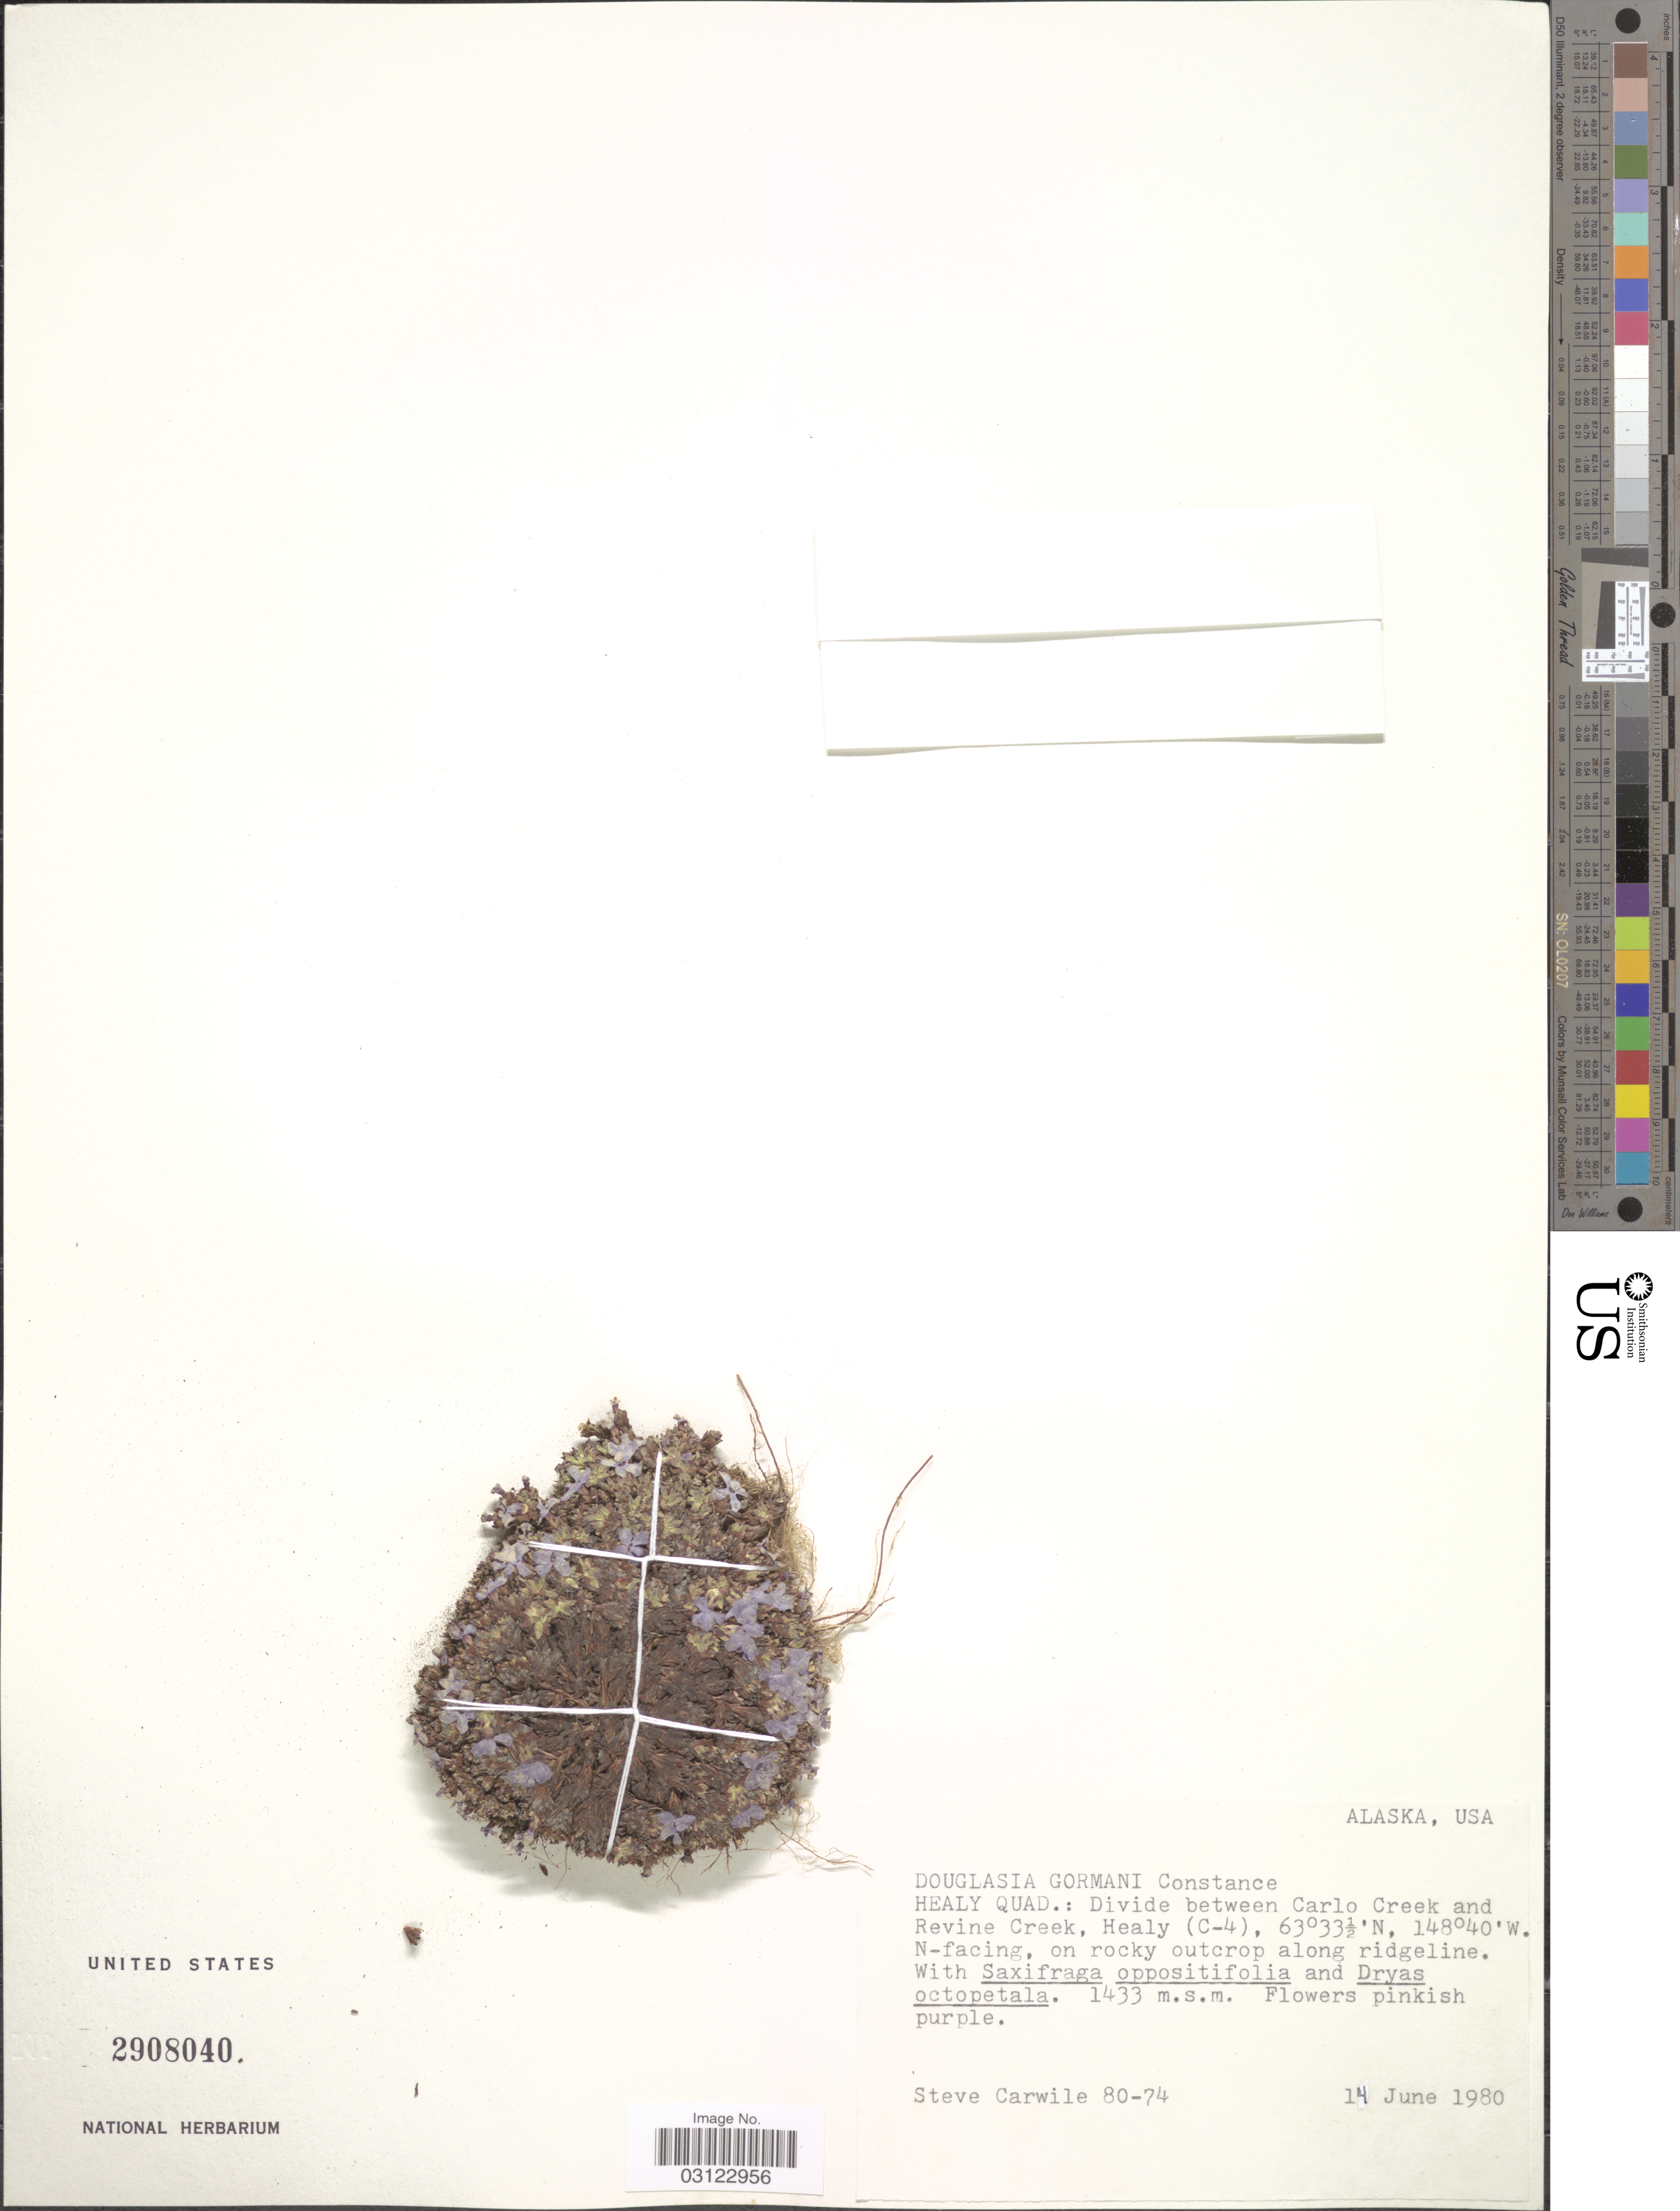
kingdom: Plantae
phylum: Tracheophyta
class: Magnoliopsida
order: Ericales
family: Primulaceae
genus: Douglasia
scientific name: Douglasia gormanii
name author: Constance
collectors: S. Carwile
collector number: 80-74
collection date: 1980-06-14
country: United States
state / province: Alaska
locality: Healy Quad.: Divide between Carlo Creek and Revine Creek, Healy (C-4), N-facing, on rocky outcrop along ridgeline.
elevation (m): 1433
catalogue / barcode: US 2908040